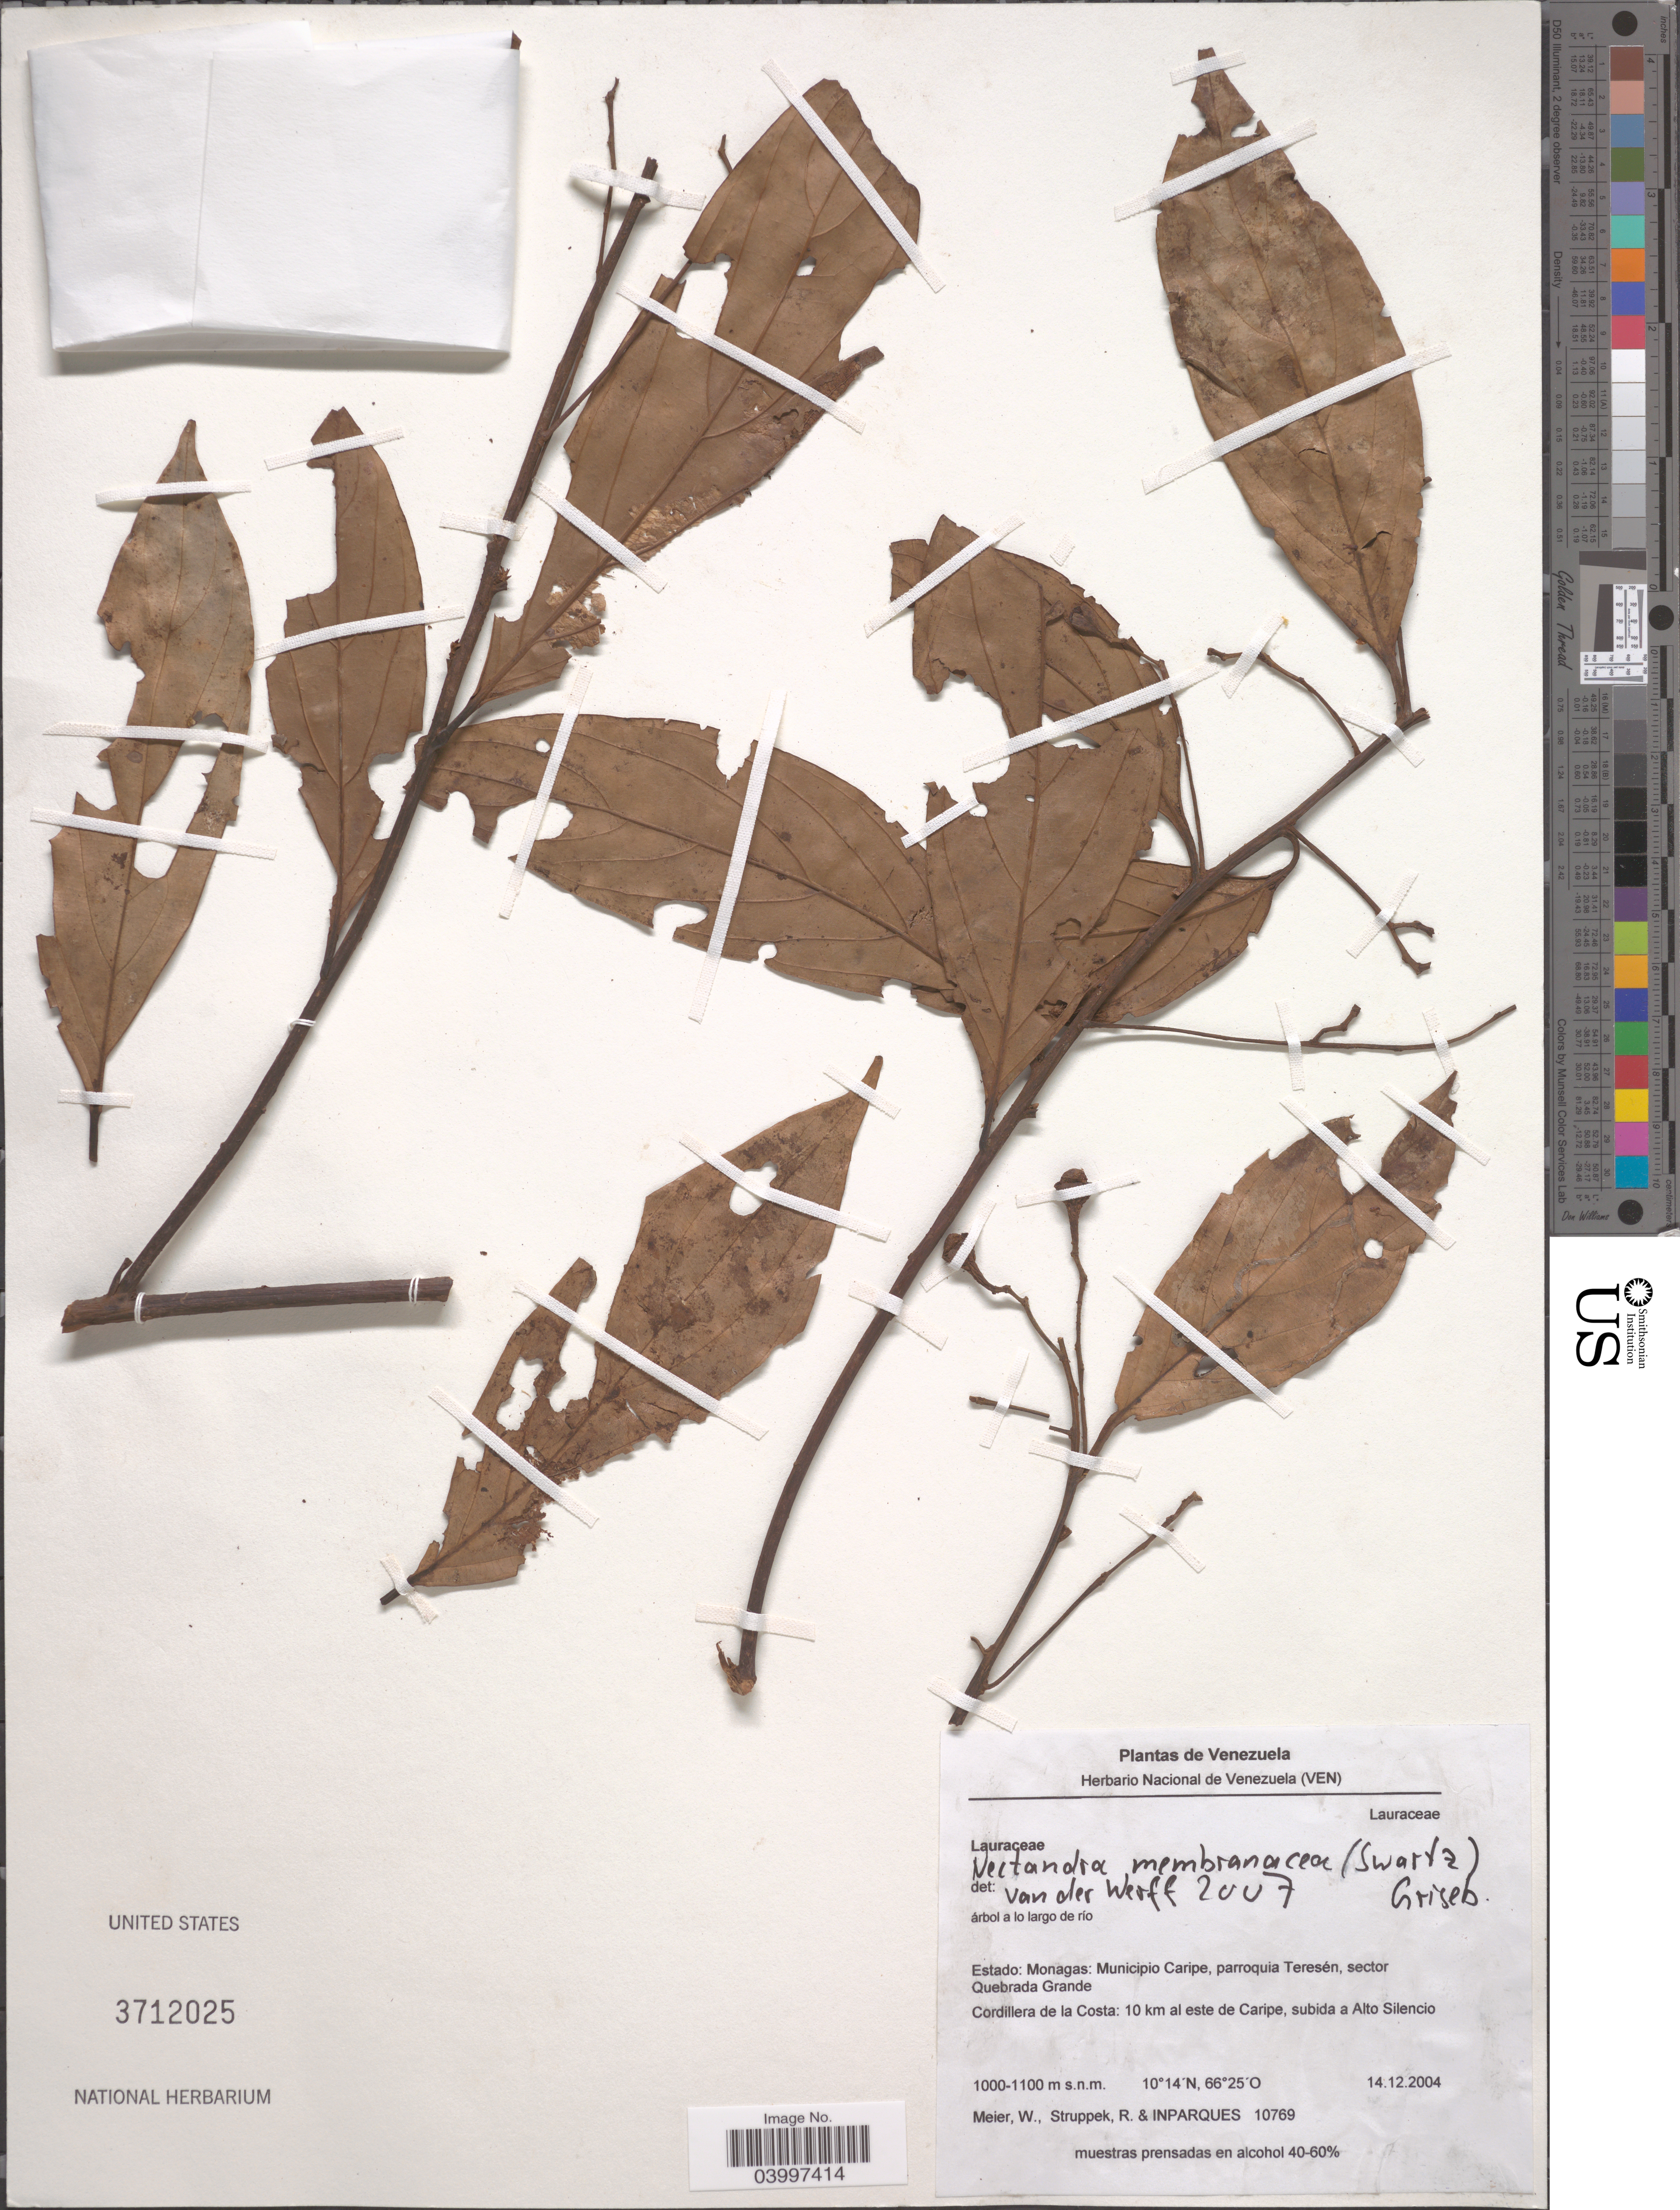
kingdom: Plantae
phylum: Tracheophyta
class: Magnoliopsida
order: Laurales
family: Lauraceae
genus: Nectandra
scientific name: Nectandra membranacea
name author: (Sw.) Griseb.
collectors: W. Meier, R. Struppek & Inparques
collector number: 10769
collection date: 2004-12-14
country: Venezuela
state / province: Monagas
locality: Municipio Caripe, parroquia Teresén, sector Quebrada Grande. Cordillera de la Costa: 10 km al este de Caripe, subida a Alto Silencio.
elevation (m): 1000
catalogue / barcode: US 3712025